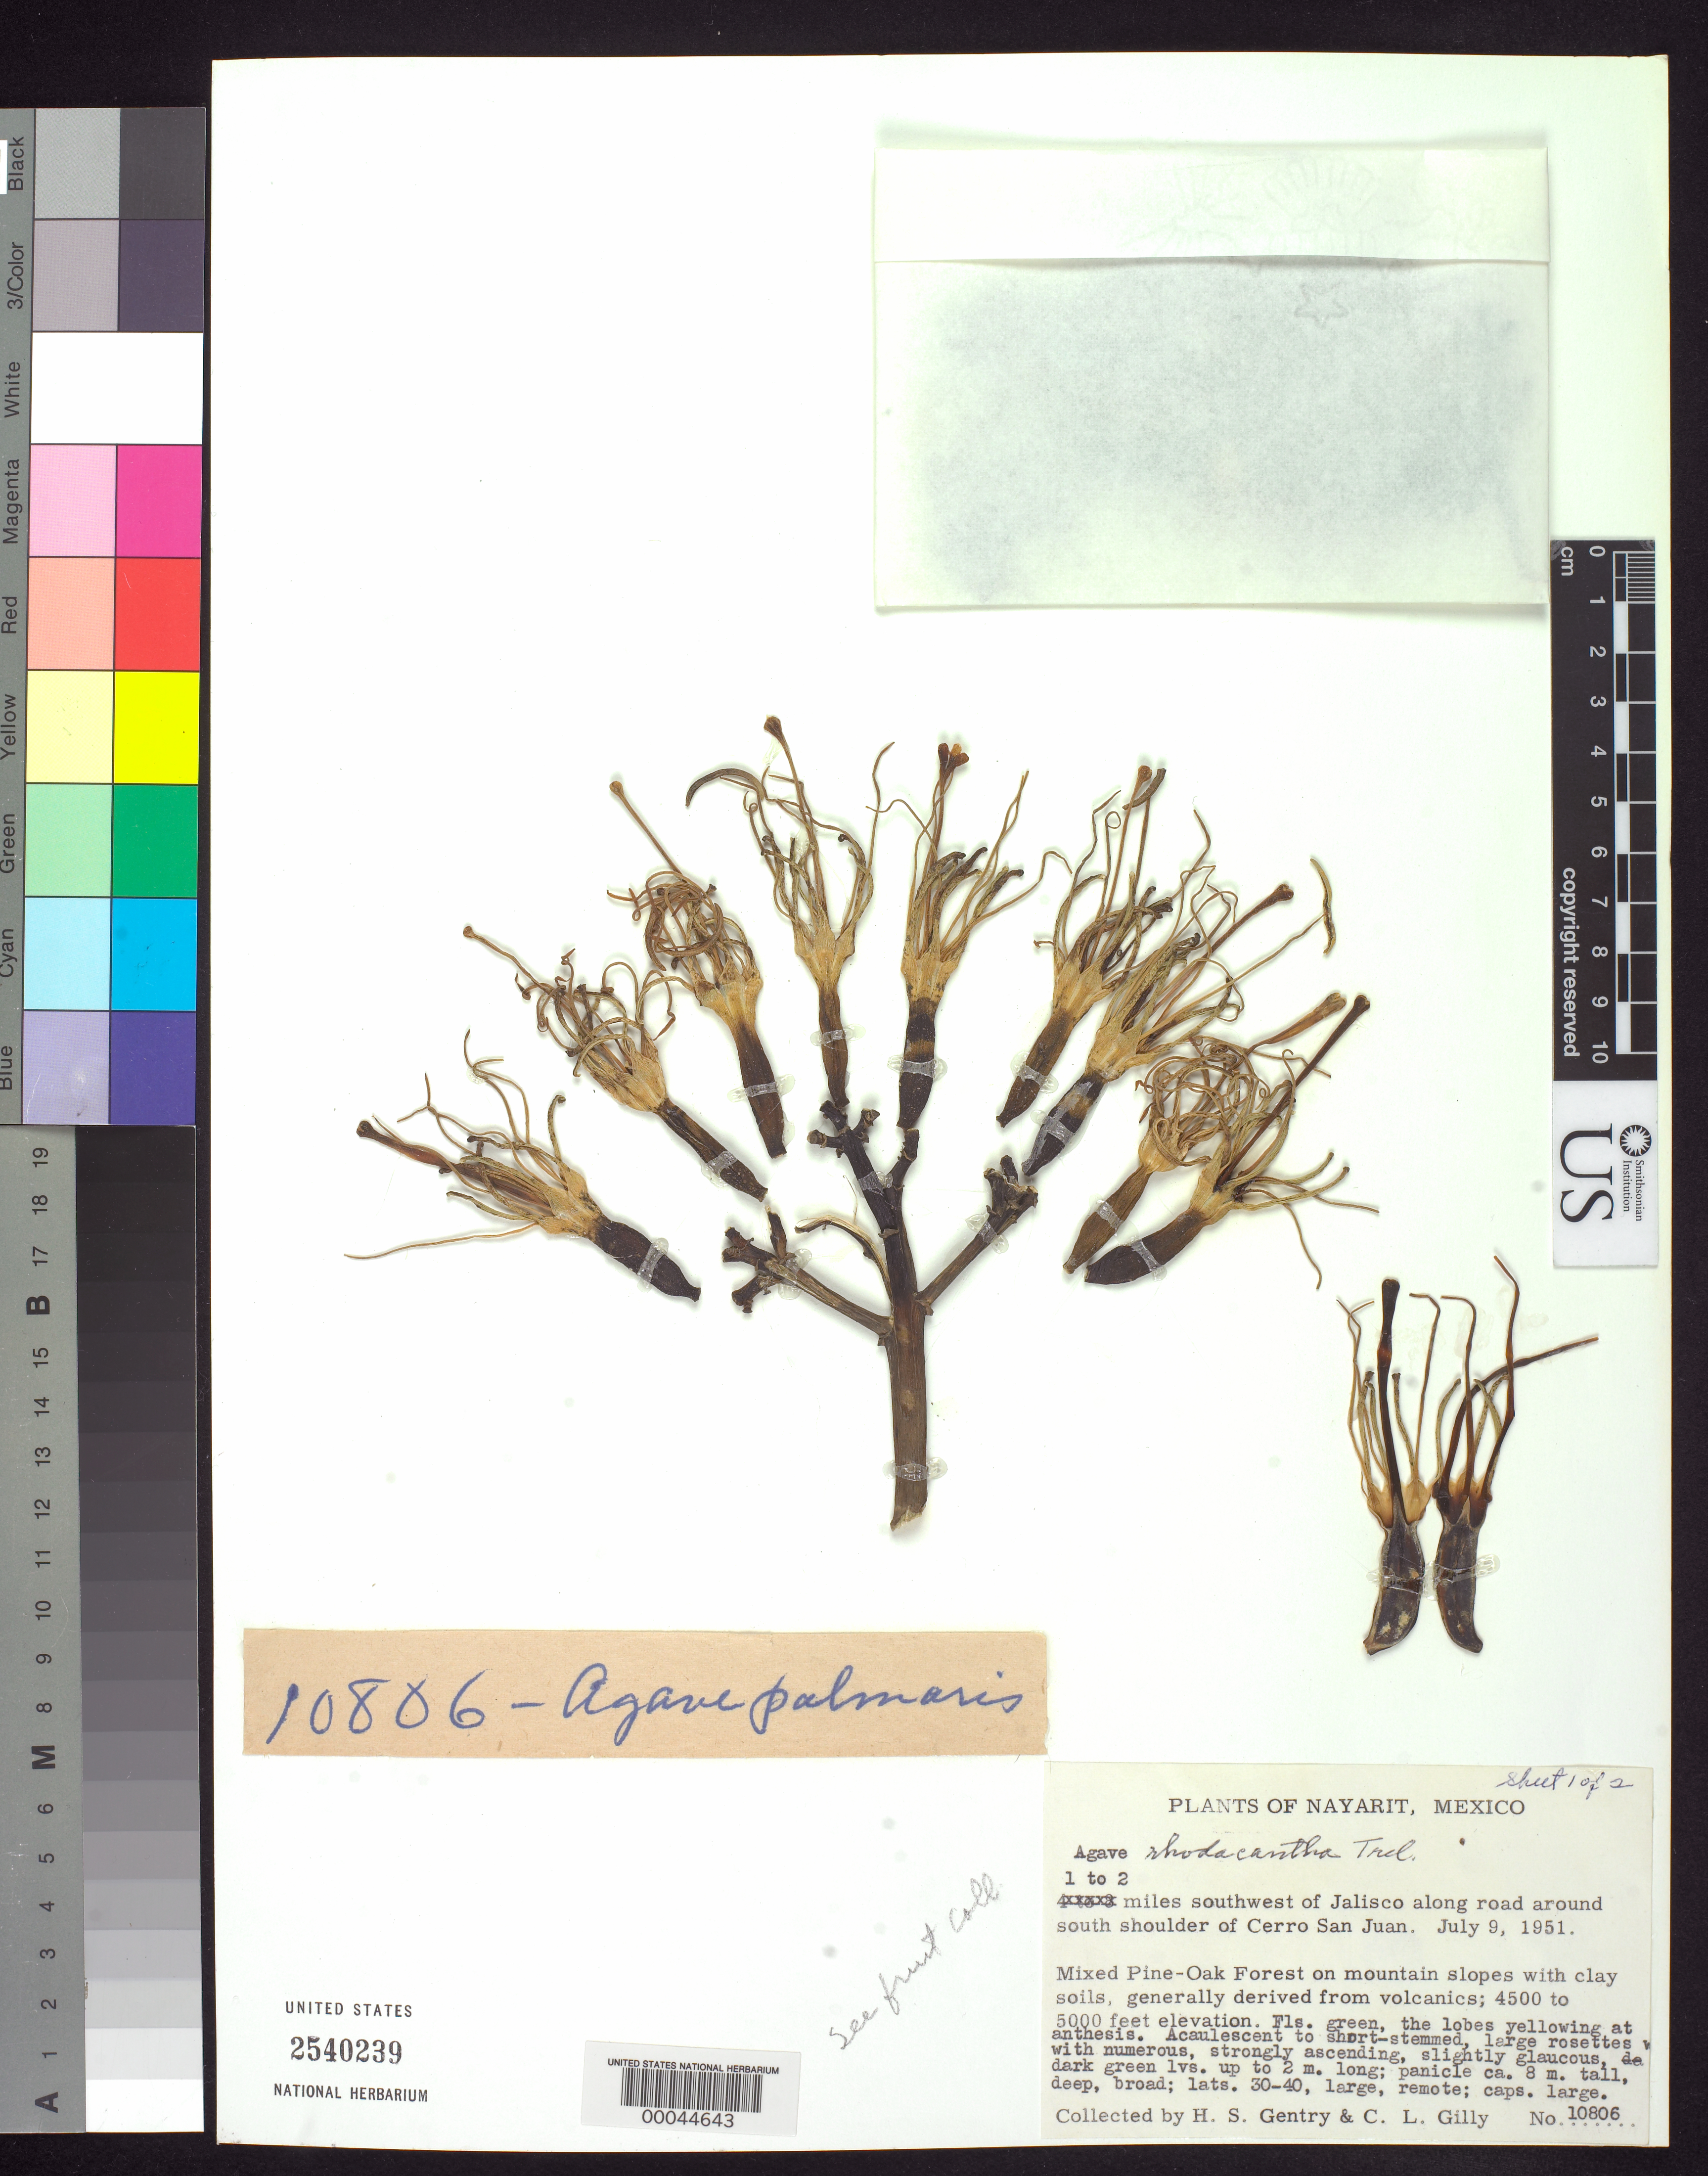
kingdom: Plantae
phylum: Tracheophyta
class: Liliopsida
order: Asparagales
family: Asparagaceae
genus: Agave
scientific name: Agave rhodacantha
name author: Trel.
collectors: H. S. Gentry & C. Gilly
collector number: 10806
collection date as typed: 09 Jul 1951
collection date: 1951-07-09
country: Mexico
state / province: Nayarit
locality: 1-2 mi SW of Jalisco along road around S shoulder of Cerro San Juan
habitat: Mixed pine-oak forest on mt slopes w/clay soils from volcanics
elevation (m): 1372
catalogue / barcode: US 2540239